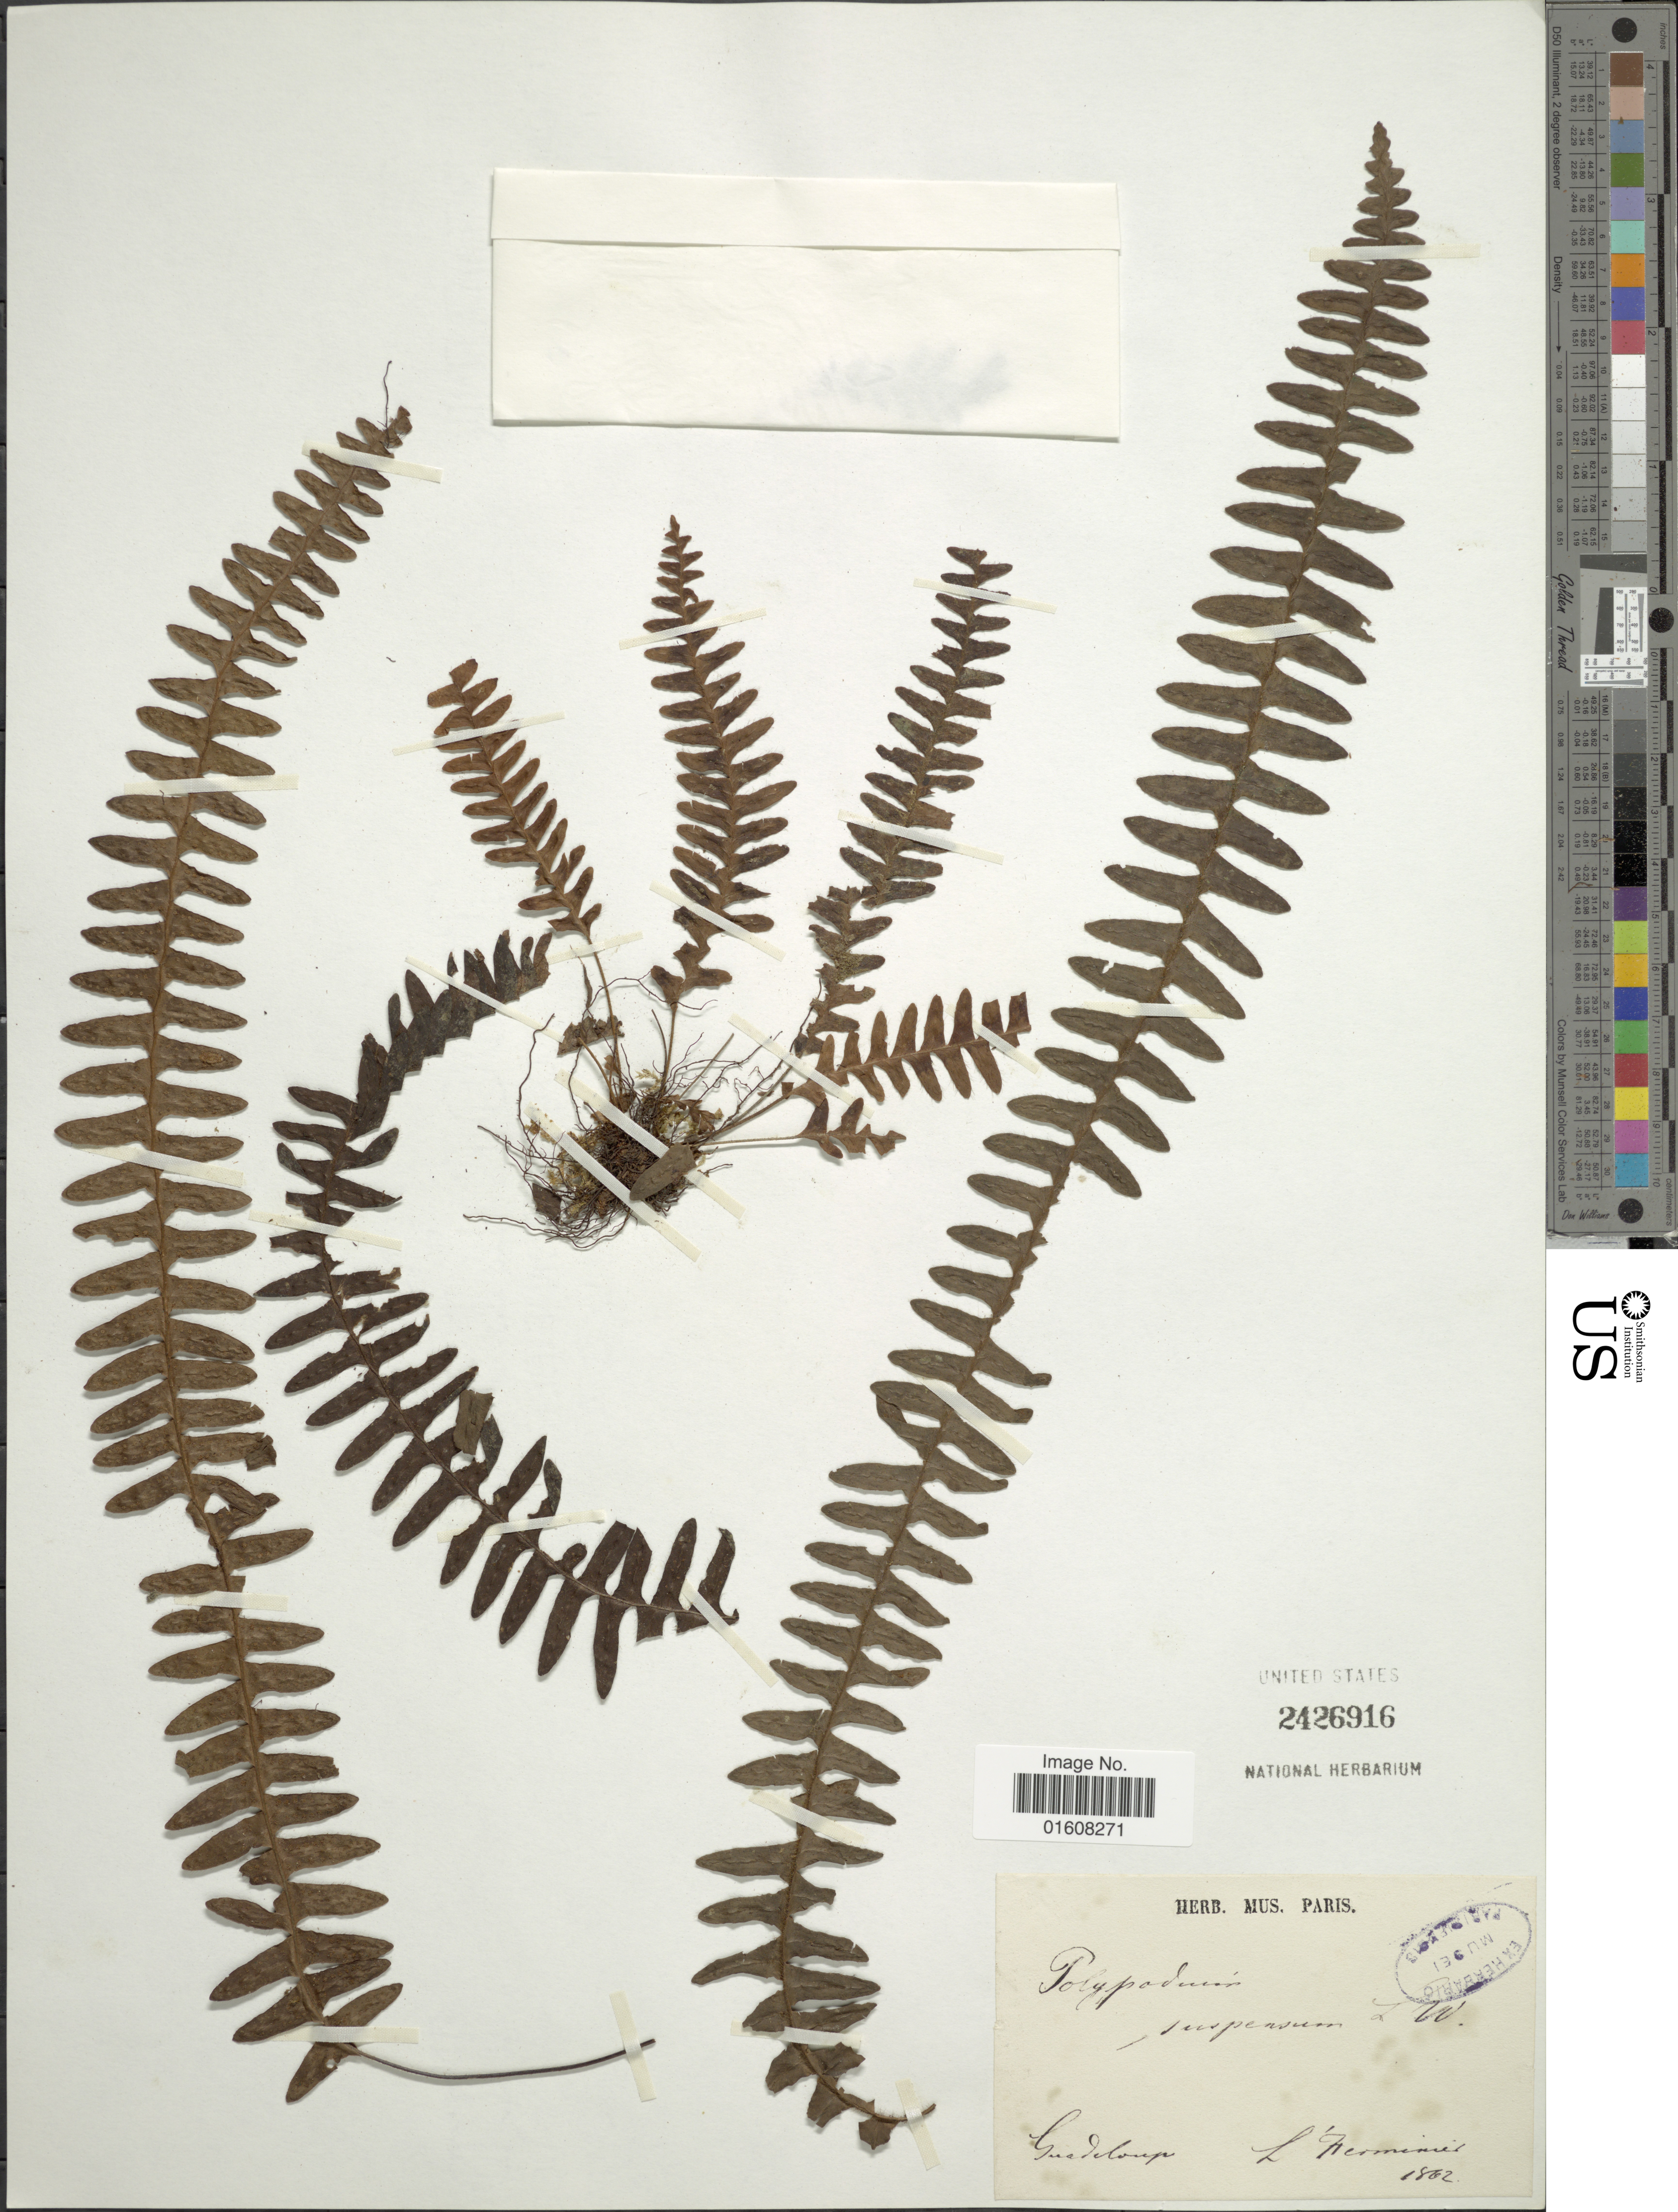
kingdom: Plantae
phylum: Tracheophyta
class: Polypodiopsida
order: Polypodiales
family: Polypodiaceae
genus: Grammitis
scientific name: Grammitis sp.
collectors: -. L'Herminier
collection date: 1862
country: Guadeloupe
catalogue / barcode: US 2426916